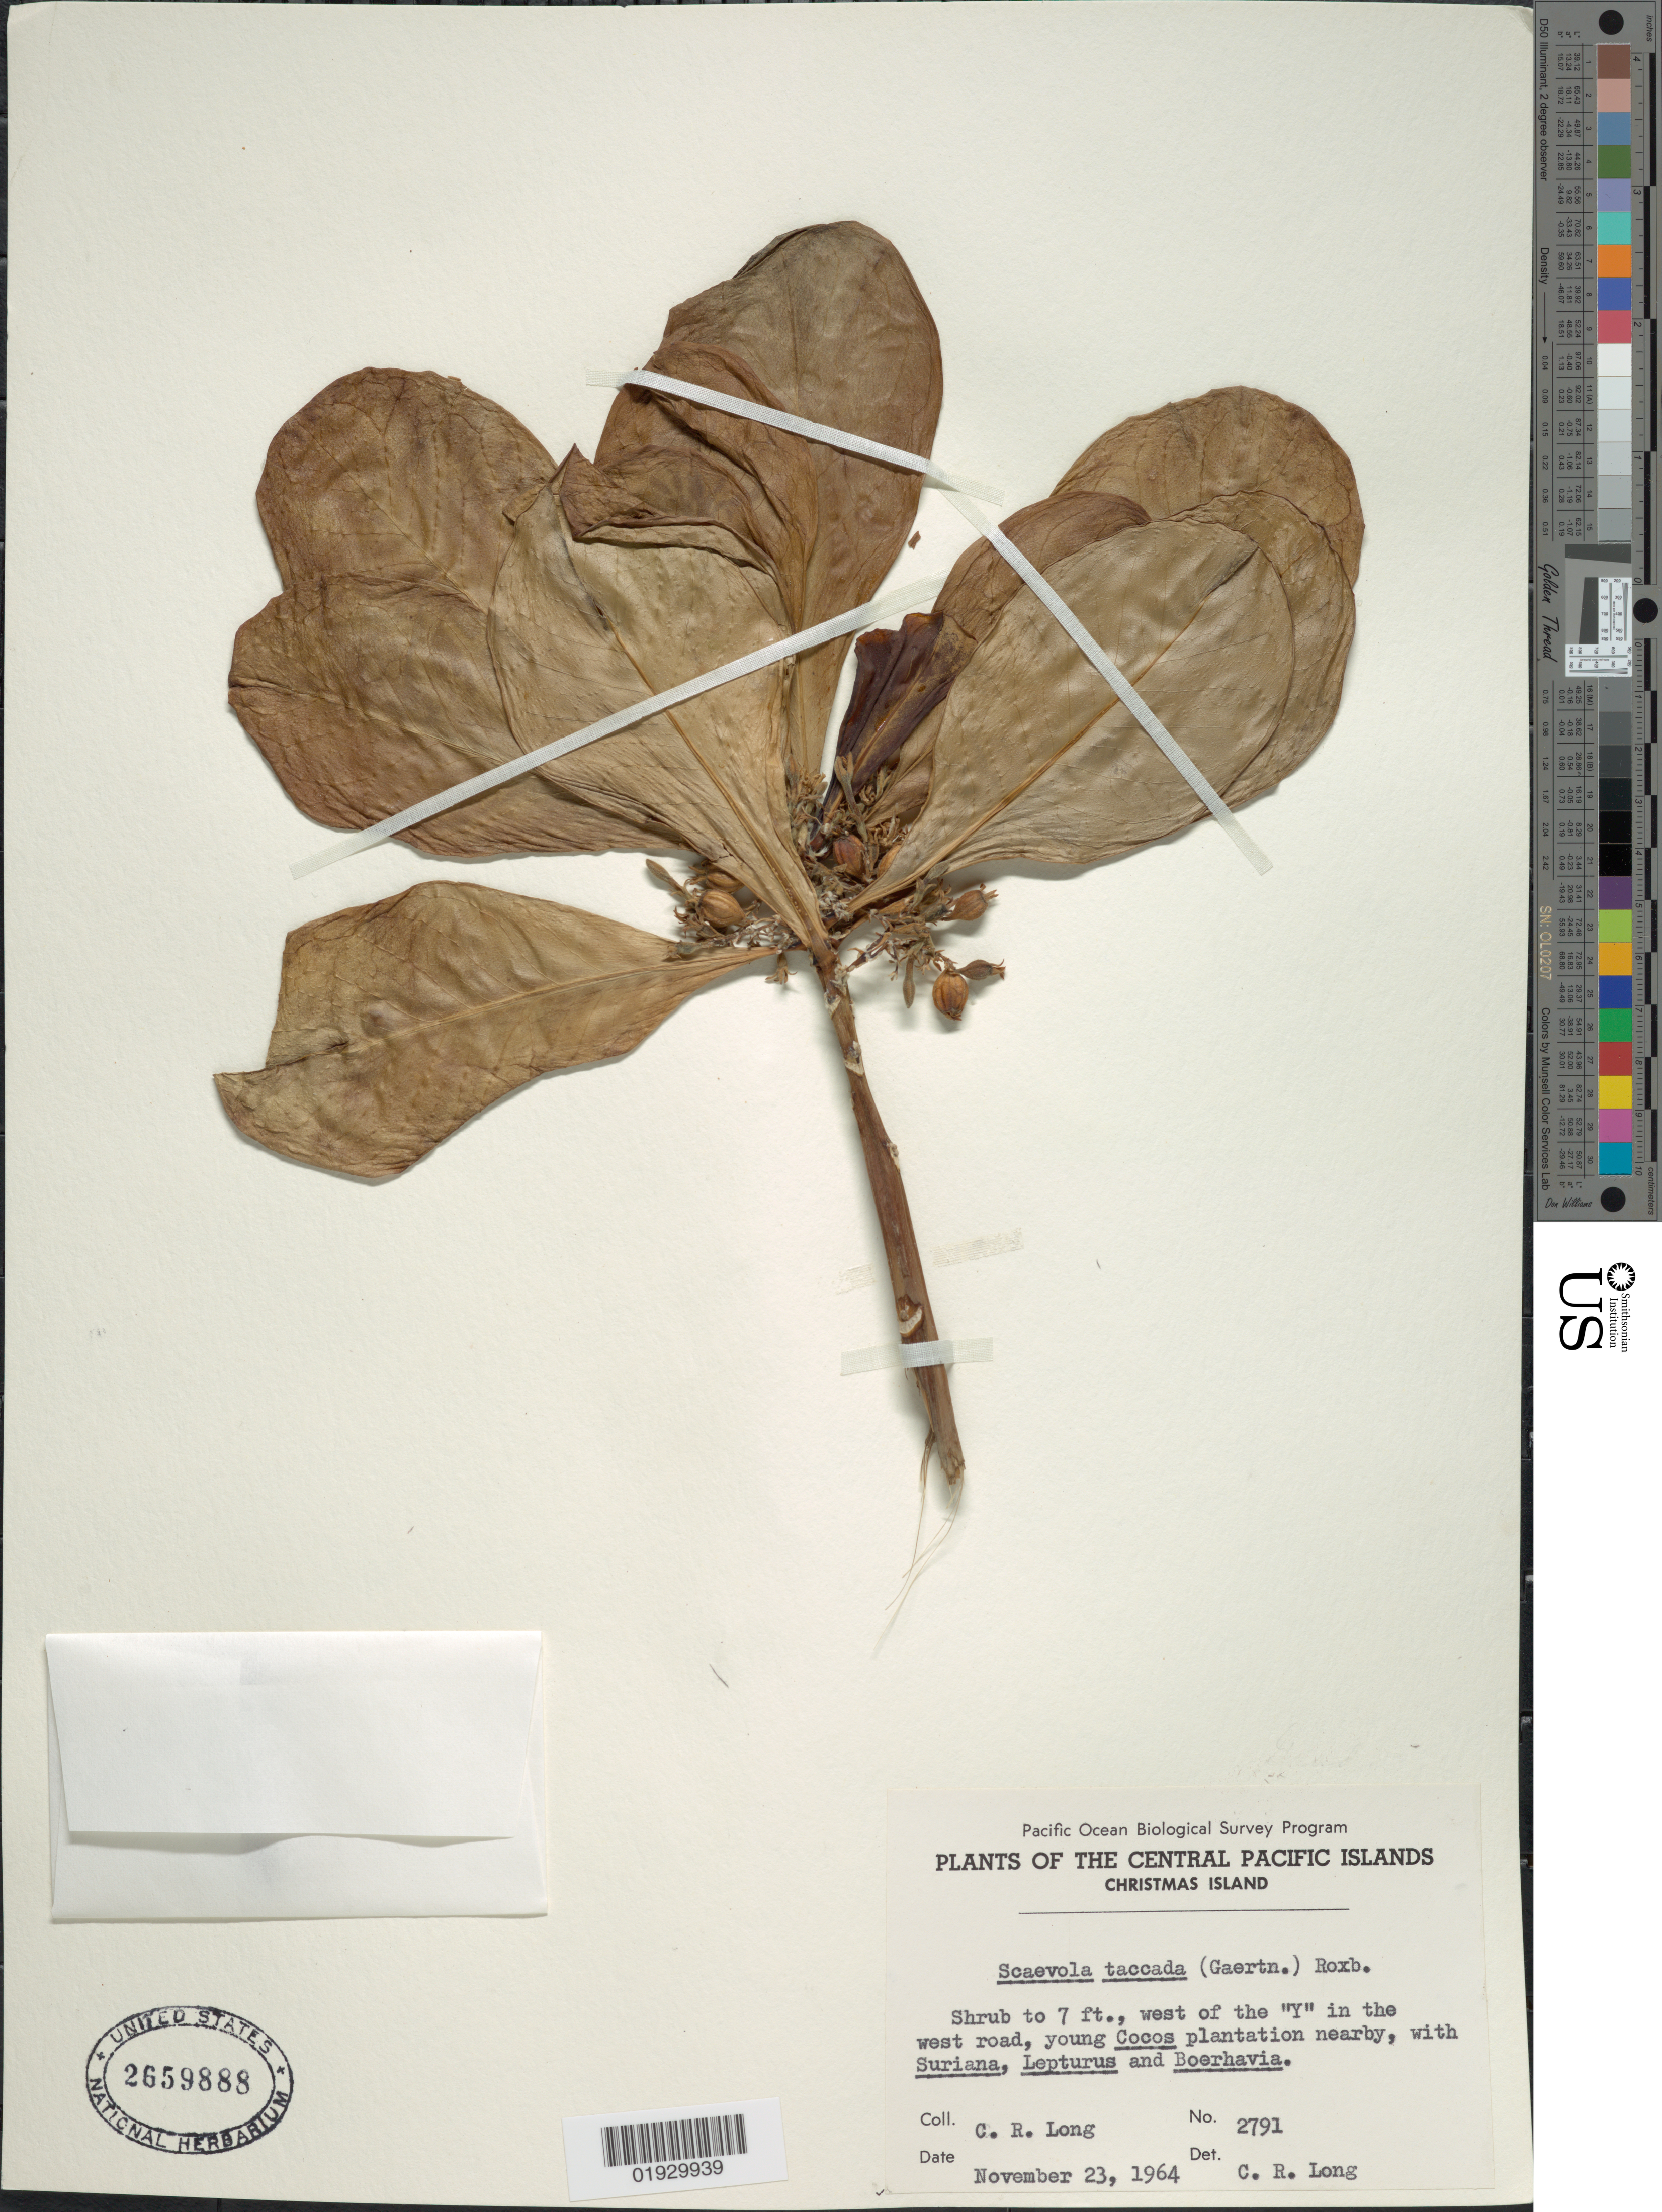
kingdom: Plantae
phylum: Tracheophyta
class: Magnoliopsida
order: Asterales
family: Goodeniaceae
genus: Scaevola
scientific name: Scaevola taccada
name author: (Gaertn.) Roxb.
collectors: C. R. Long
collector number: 2791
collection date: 1964-11-23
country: Australia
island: Christmas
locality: Central Pacific Islands. Christmas Island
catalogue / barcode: US 2659888